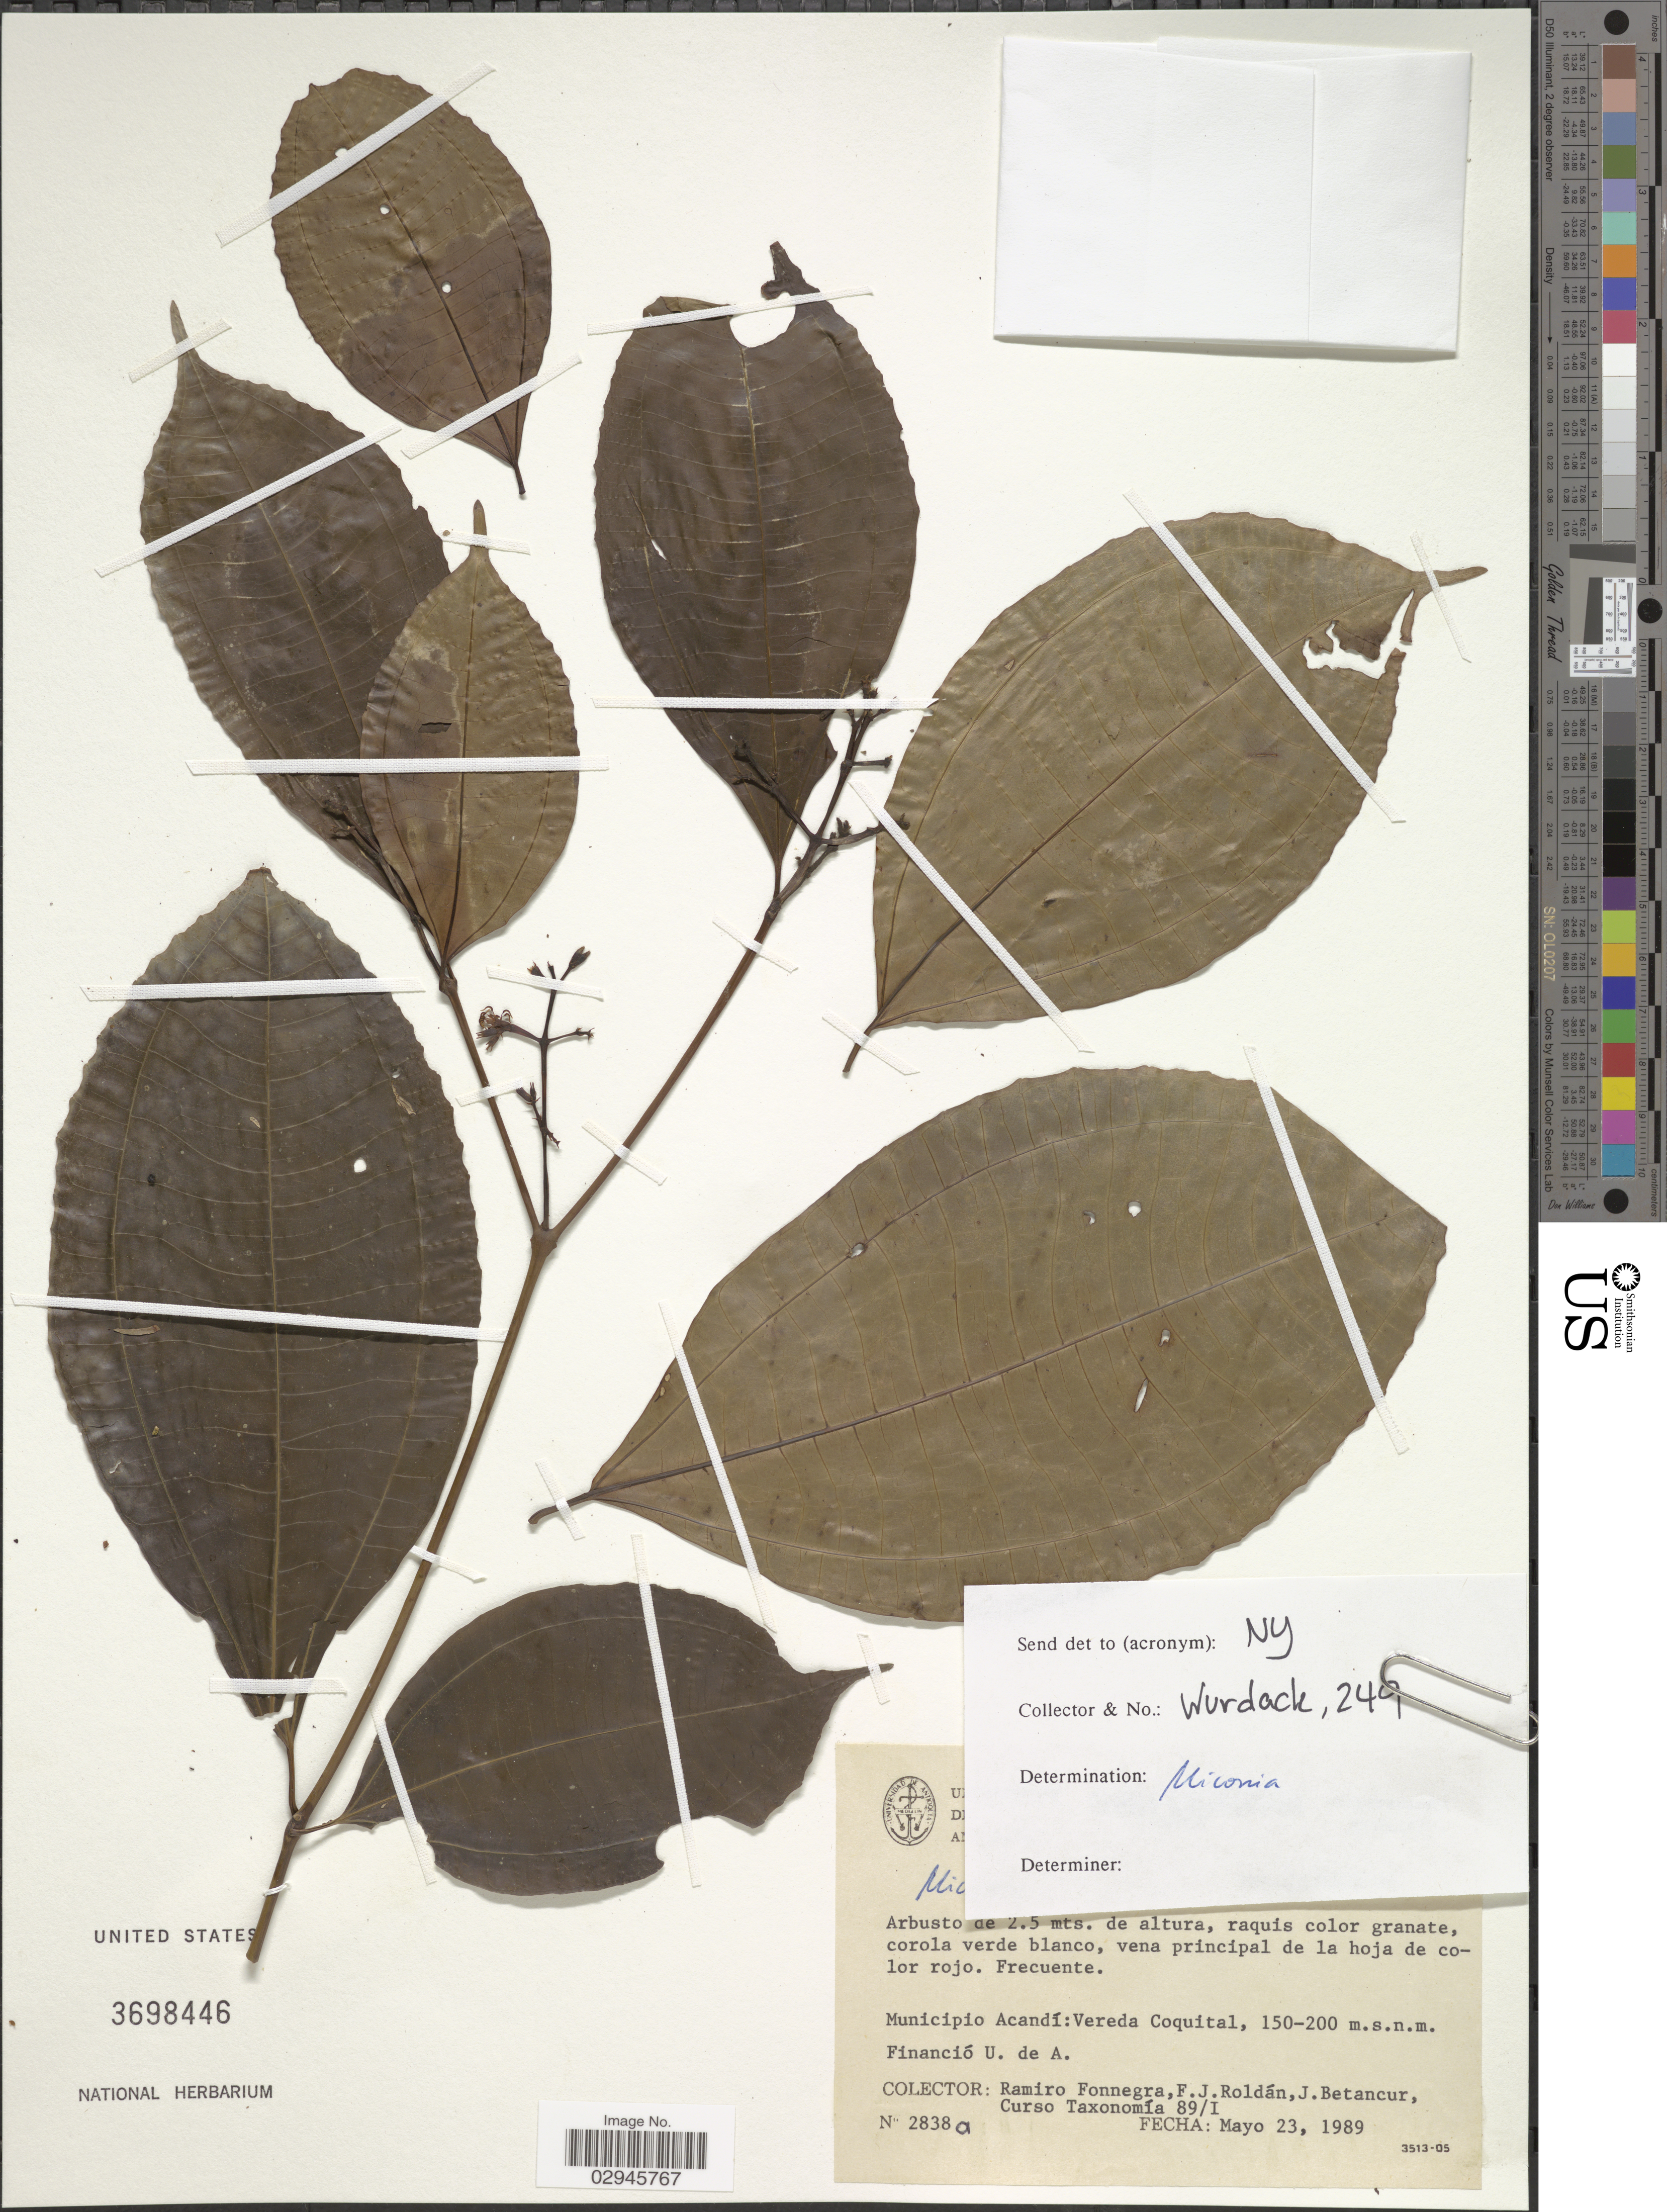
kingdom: Plantae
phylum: Tracheophyta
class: Magnoliopsida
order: Myrtales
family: Melastomataceae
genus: Miconia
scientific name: Miconia sp.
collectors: R. Fonnegra, F. J. Roldán, J. Betancur & Curso de Taxonomía 89-I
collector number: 2838a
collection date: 1989-05-23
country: Colombia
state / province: Chocó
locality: Municipio Acandí: Vereda Coquital.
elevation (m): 150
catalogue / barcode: US 3698446